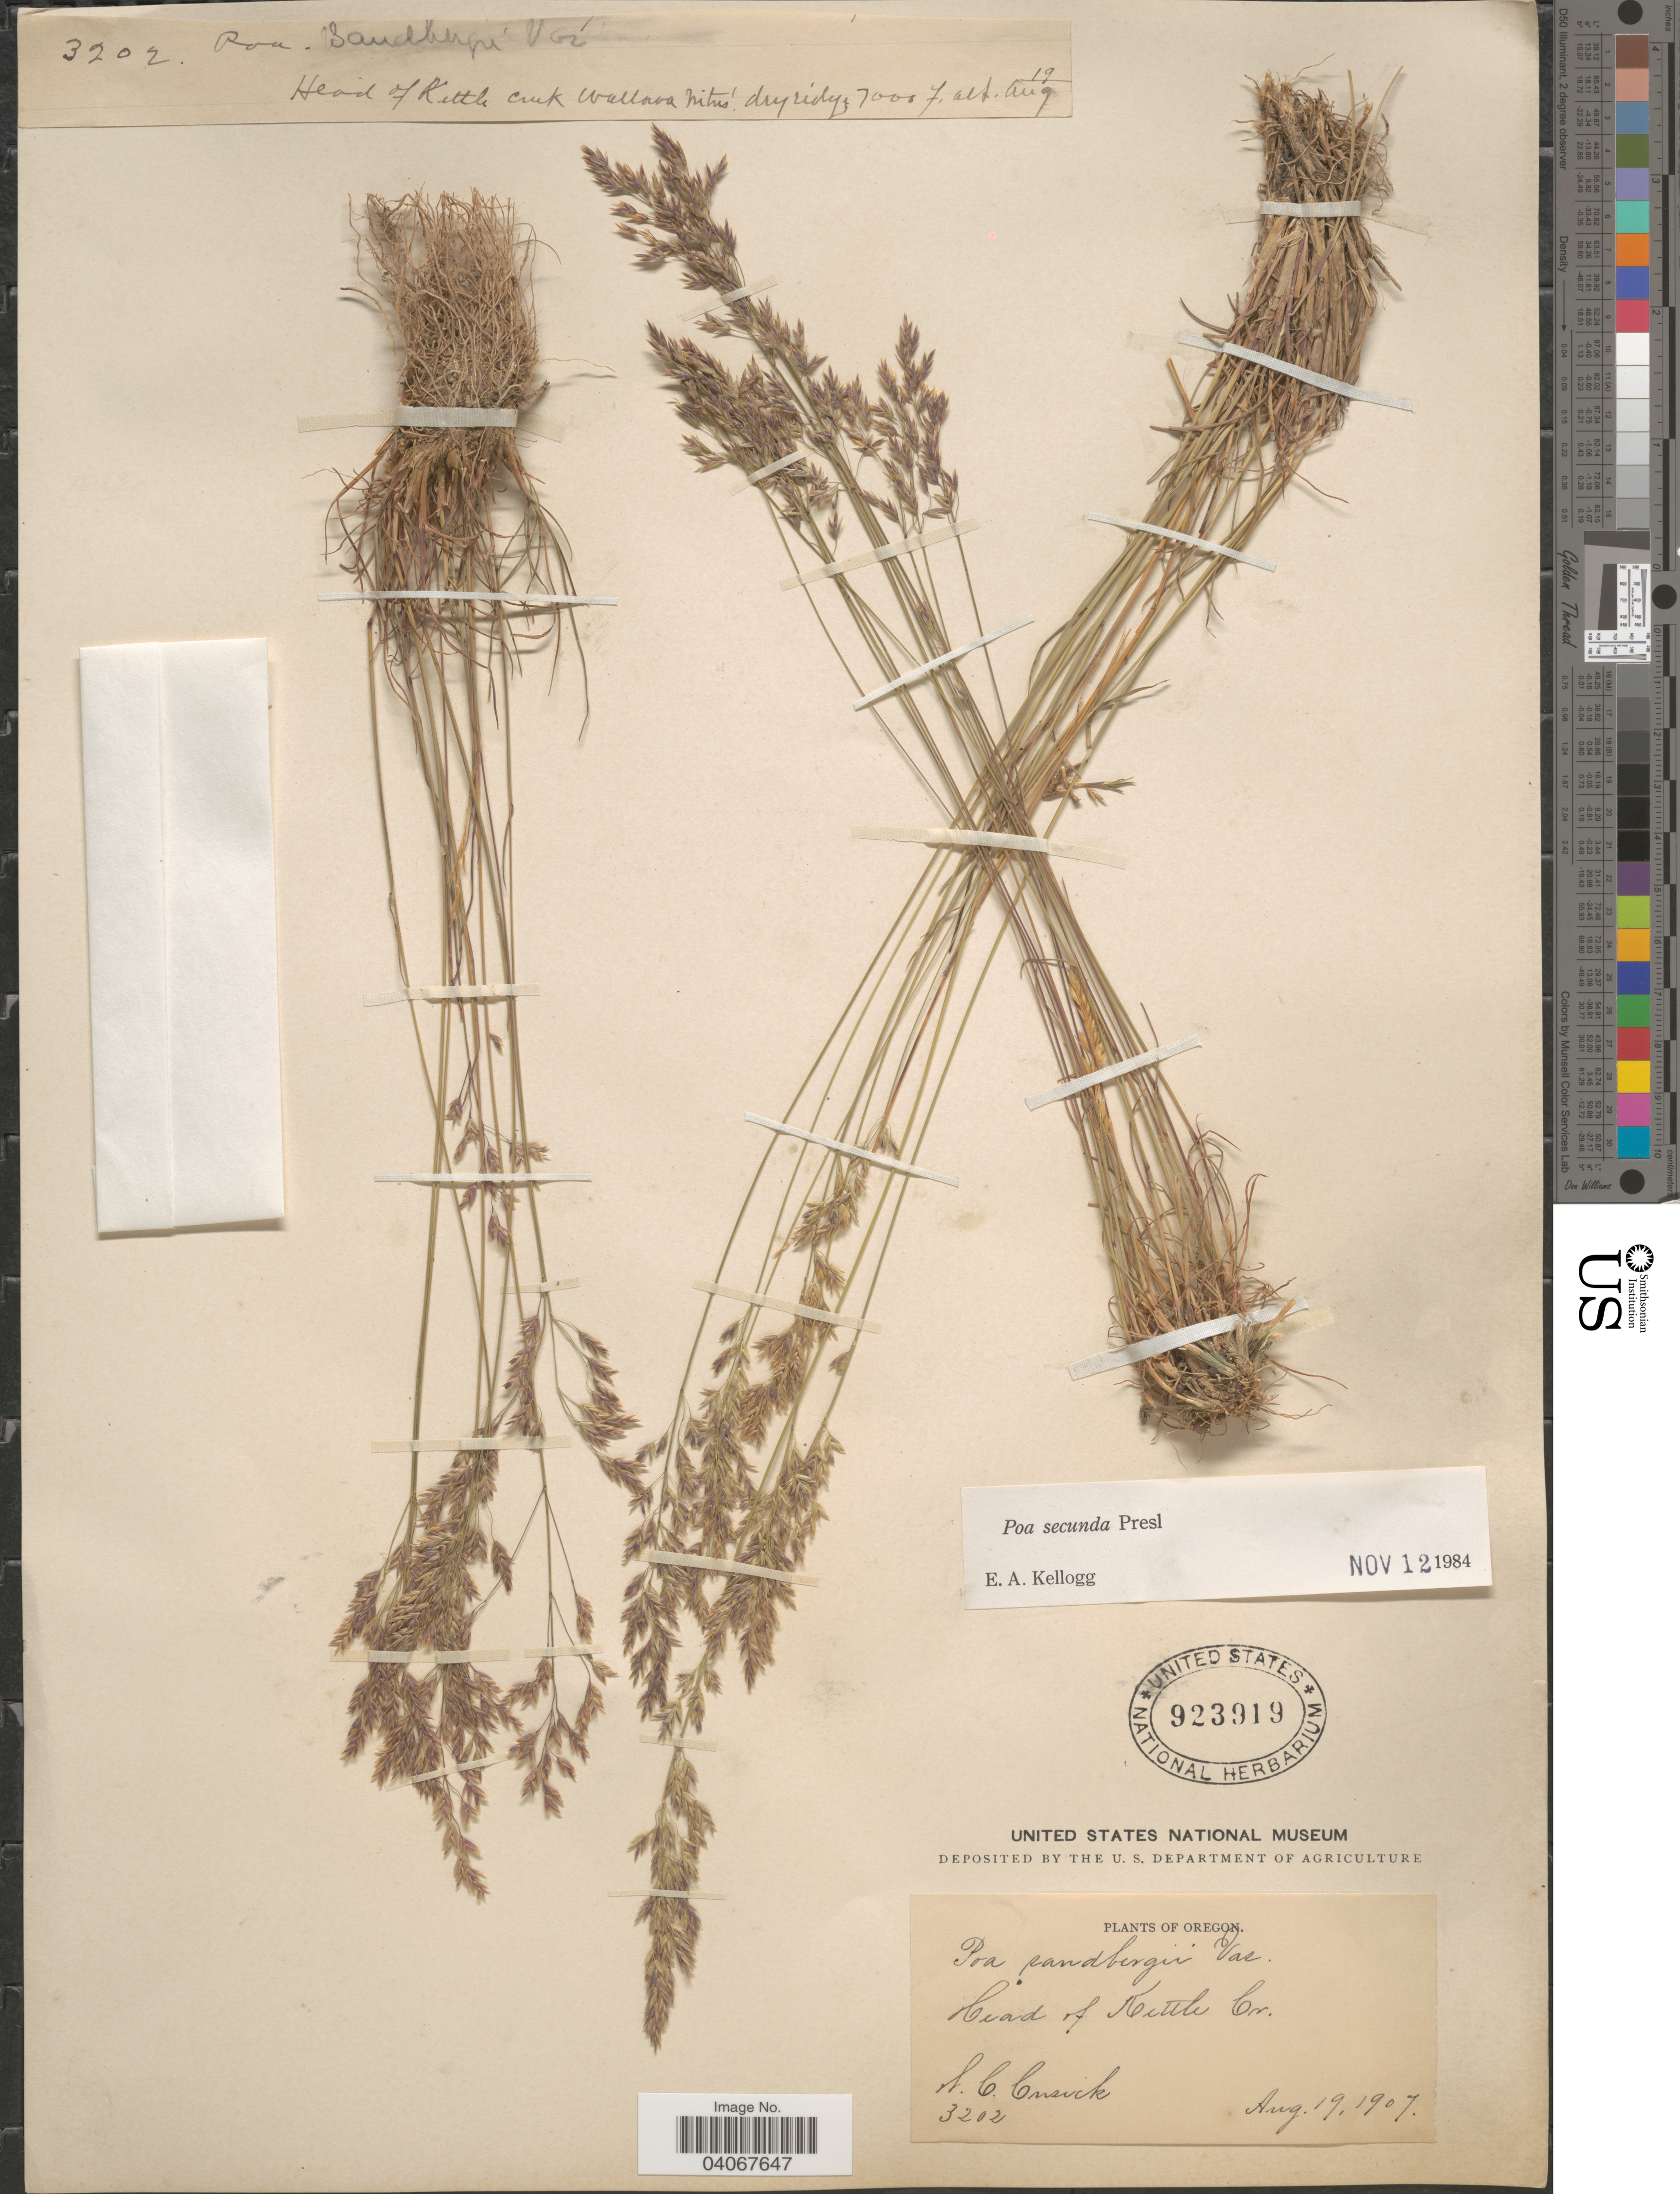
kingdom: Plantae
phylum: Tracheophyta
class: Liliopsida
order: Poales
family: Poaceae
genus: Poa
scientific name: Poa secunda subsp. secunda var. secunda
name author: J. Presl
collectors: W. C. Cusick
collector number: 3202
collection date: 1907-08-19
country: United States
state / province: Oregon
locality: Head of Kettle Cr.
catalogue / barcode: US 923919